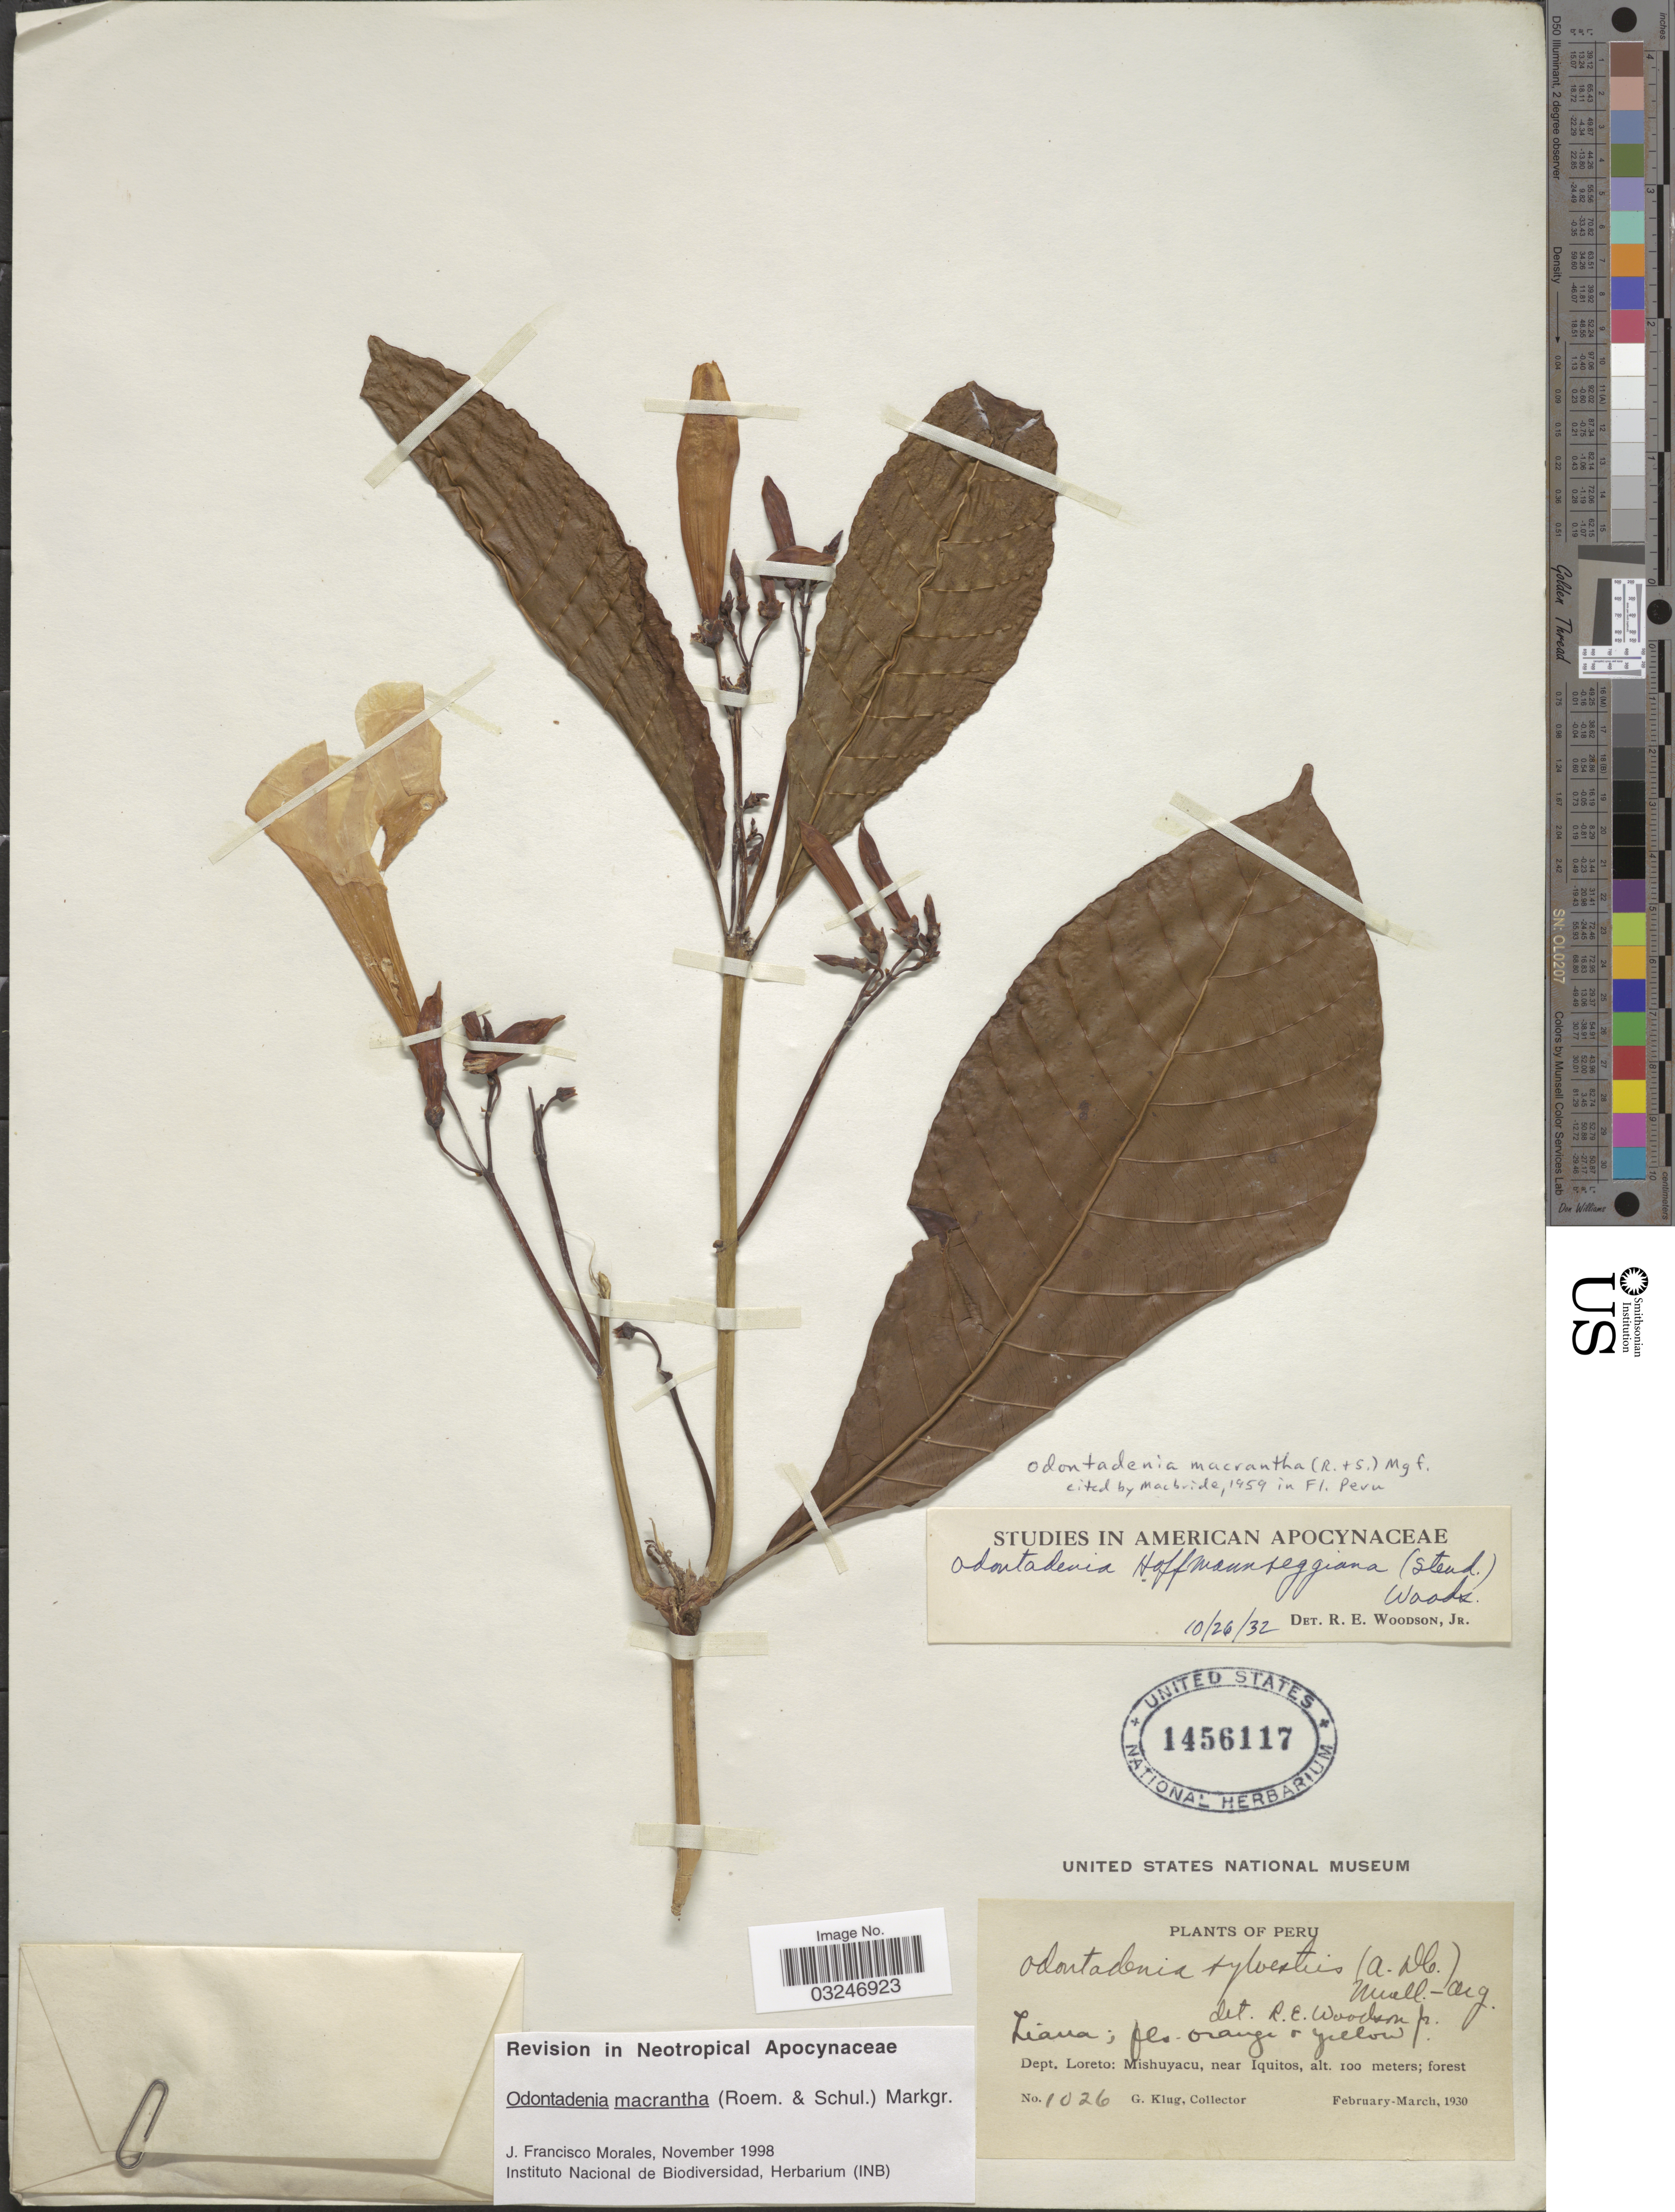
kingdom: Plantae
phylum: Tracheophyta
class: Magnoliopsida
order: Gentianales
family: Apocynaceae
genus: Odontadenia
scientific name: Odontadenia macrantha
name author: (Roem. & Schult.) Markgr.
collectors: G. Klug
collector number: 1026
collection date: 1930-02/1930-03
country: Peru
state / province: Loreto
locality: Dept. Loreto: Mishuyacu, near Iquitos.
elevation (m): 100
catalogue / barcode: US 1456117